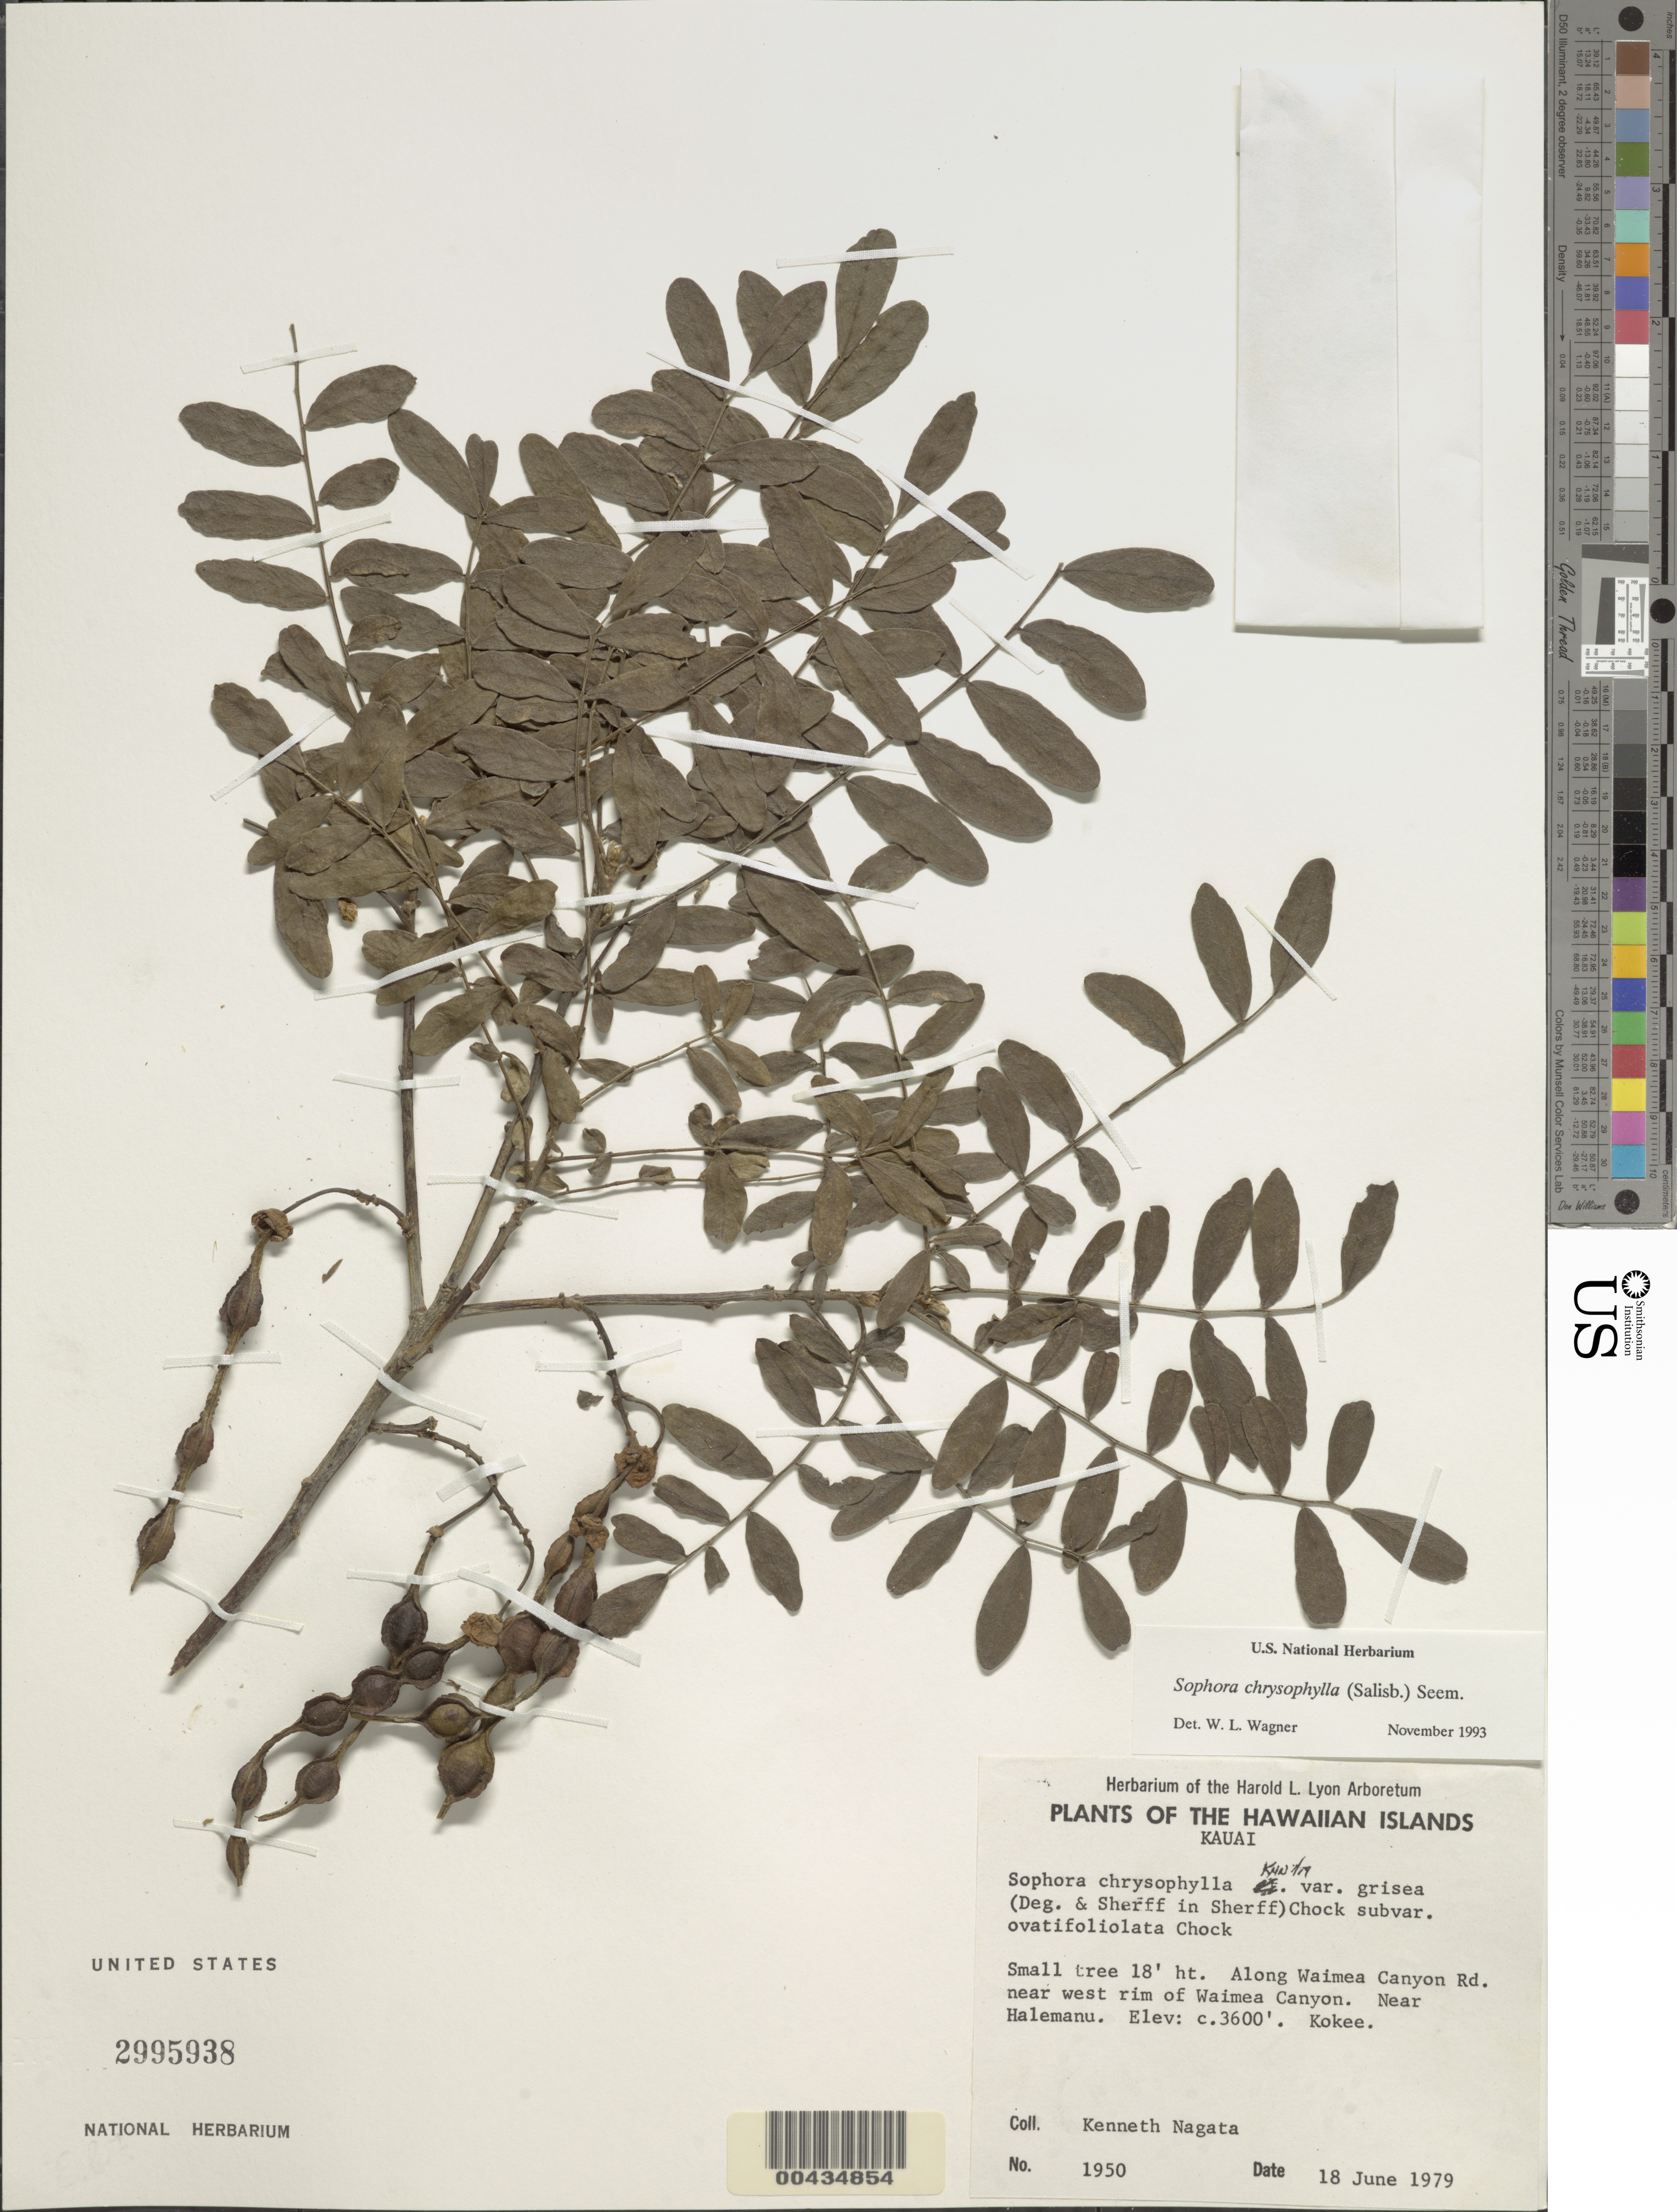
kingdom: Plantae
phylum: Tracheophyta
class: Magnoliopsida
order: Fabales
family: Fabaceae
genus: Sophora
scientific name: Sophora chrysophylla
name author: (Salisb.) Seem.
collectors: K. Nagata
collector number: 1950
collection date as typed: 18 Jun 1979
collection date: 1979-06-18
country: United States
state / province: Hawaii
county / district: Kauai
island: Kaua'i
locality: Along Waimea Canyon Road near west rim of Waimea Canyon. Near Halemanu. Kokee.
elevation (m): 1097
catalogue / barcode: US 2995938